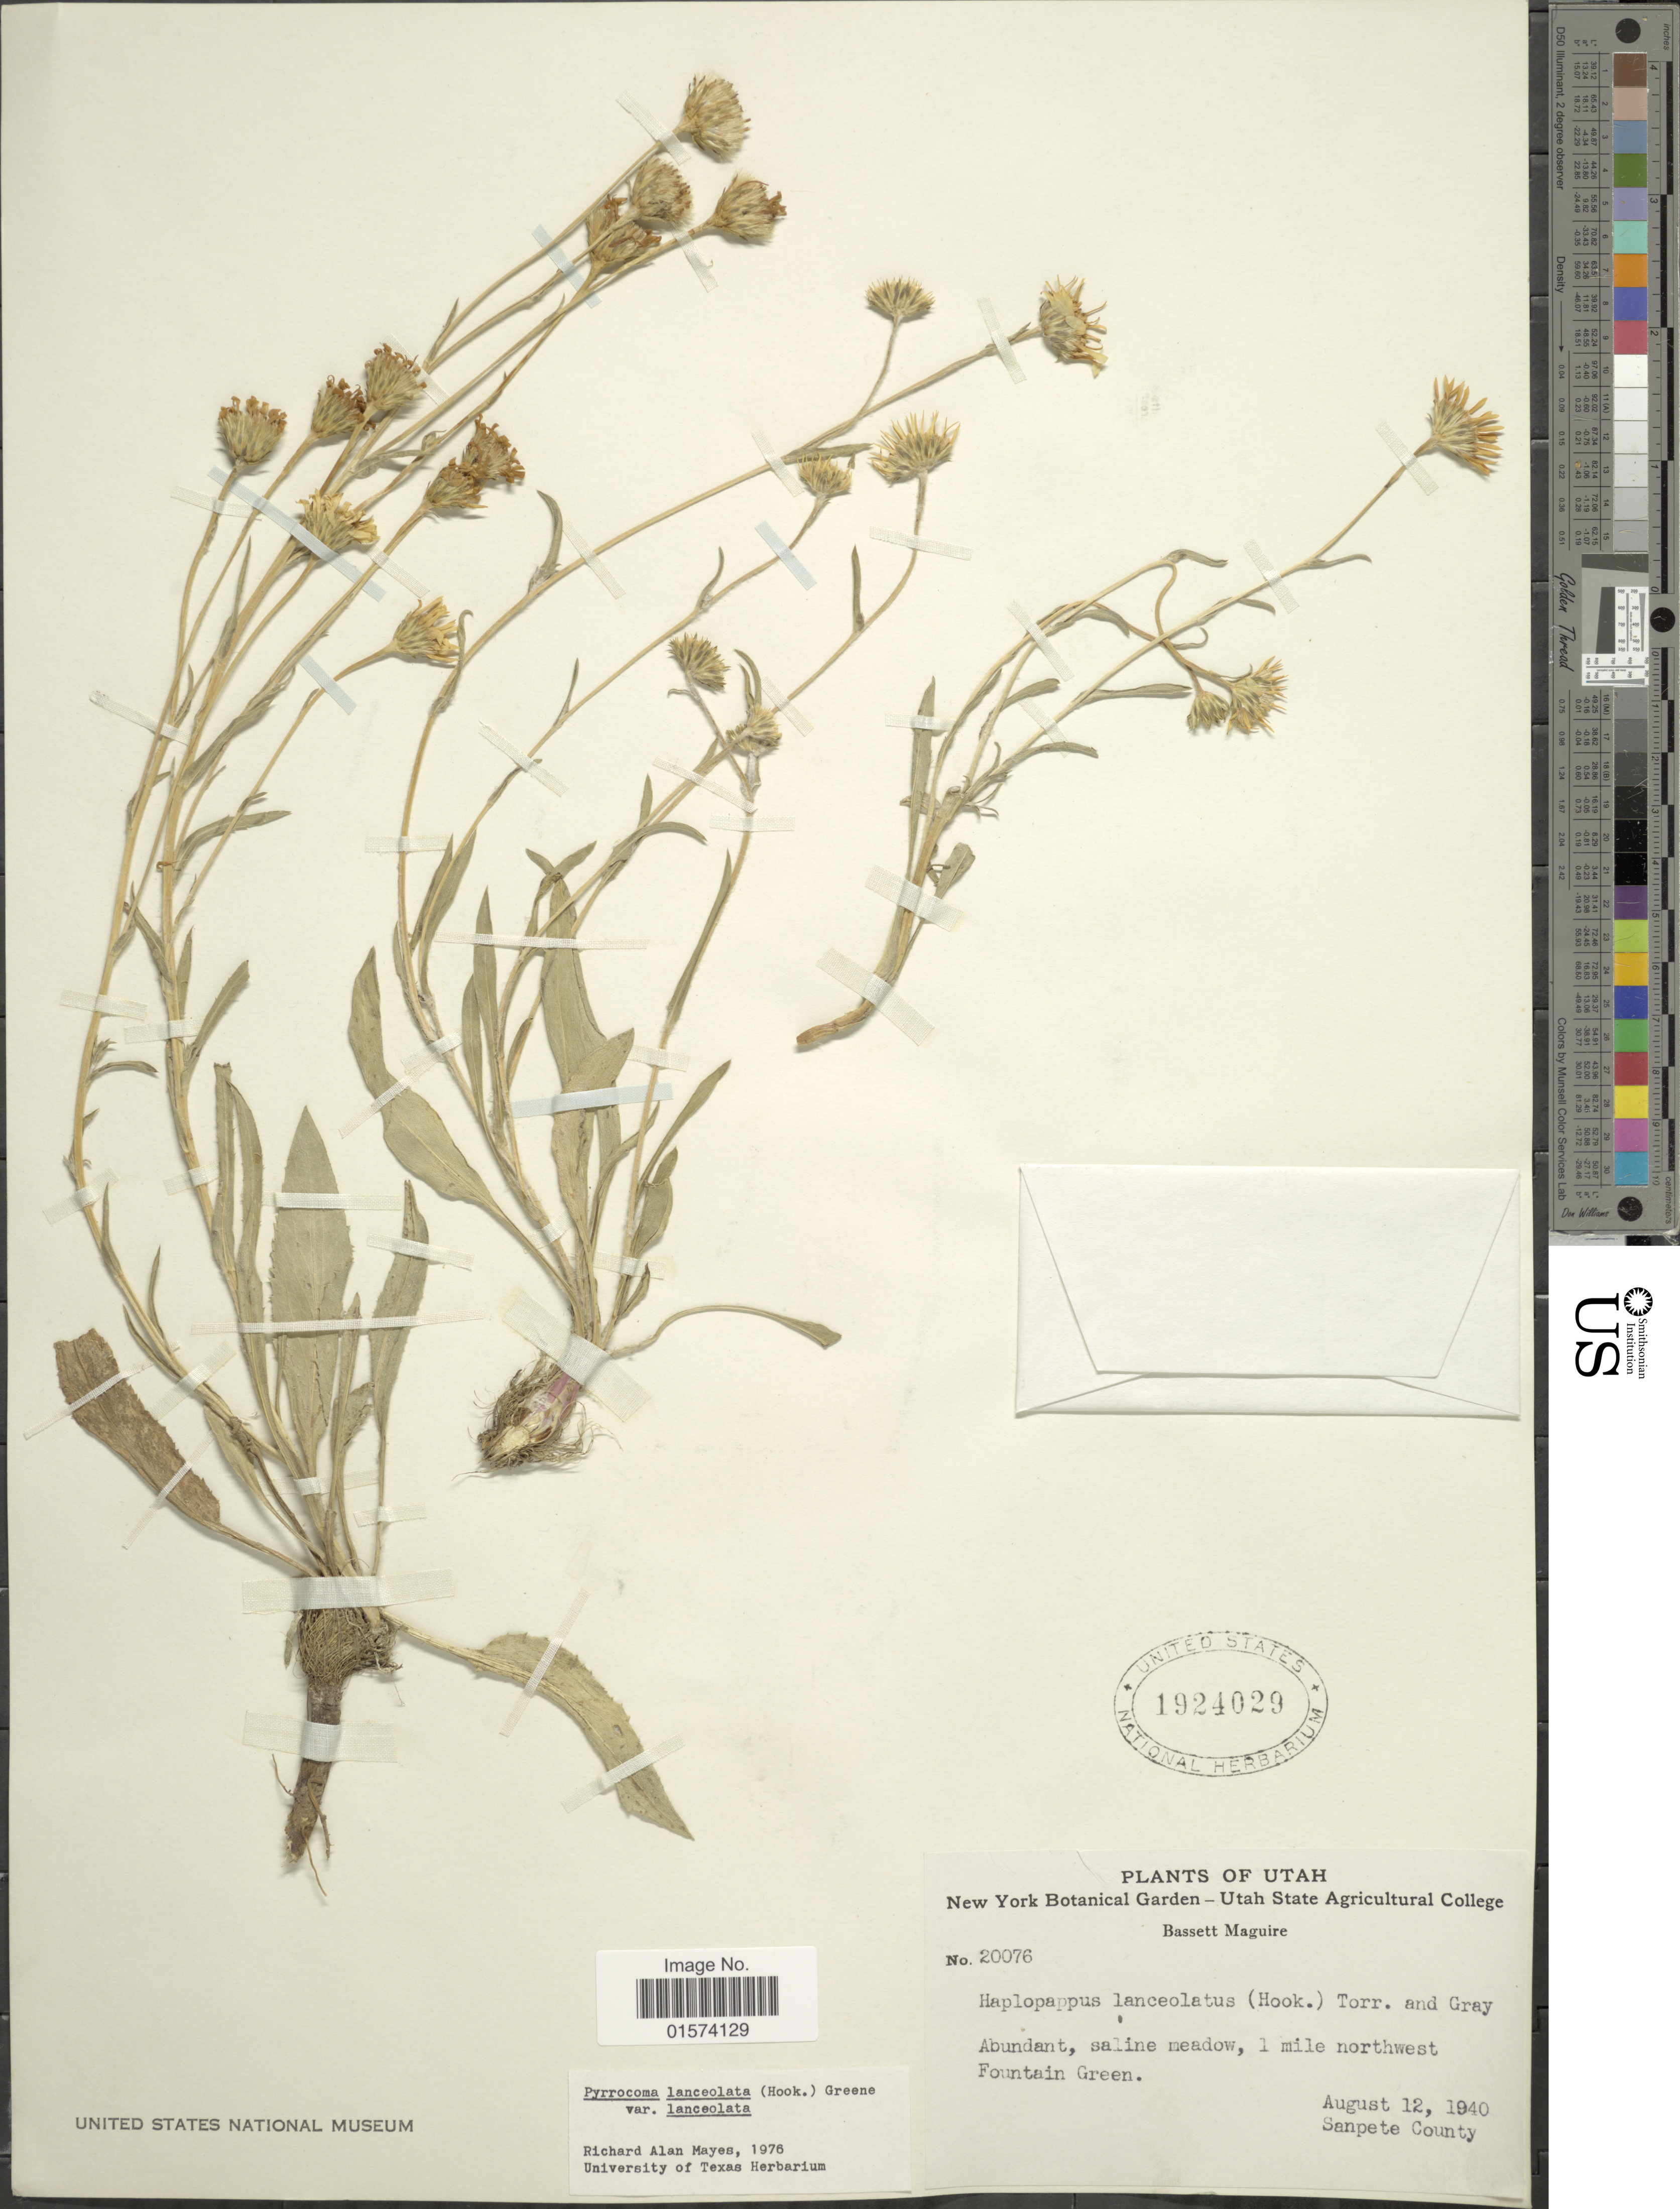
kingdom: Plantae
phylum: Tracheophyta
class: Magnoliopsida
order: Asterales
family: Asteraceae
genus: Pyrrocoma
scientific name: Pyrrocoma lanceolata var. lanceolata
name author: (Hook.) Greene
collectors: B. Maguire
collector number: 20076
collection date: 1940-08-12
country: United States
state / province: Utah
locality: Abundant, saline meadow, 1 mile northwest Fountain Green, Sanpete County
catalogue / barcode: US 1924029